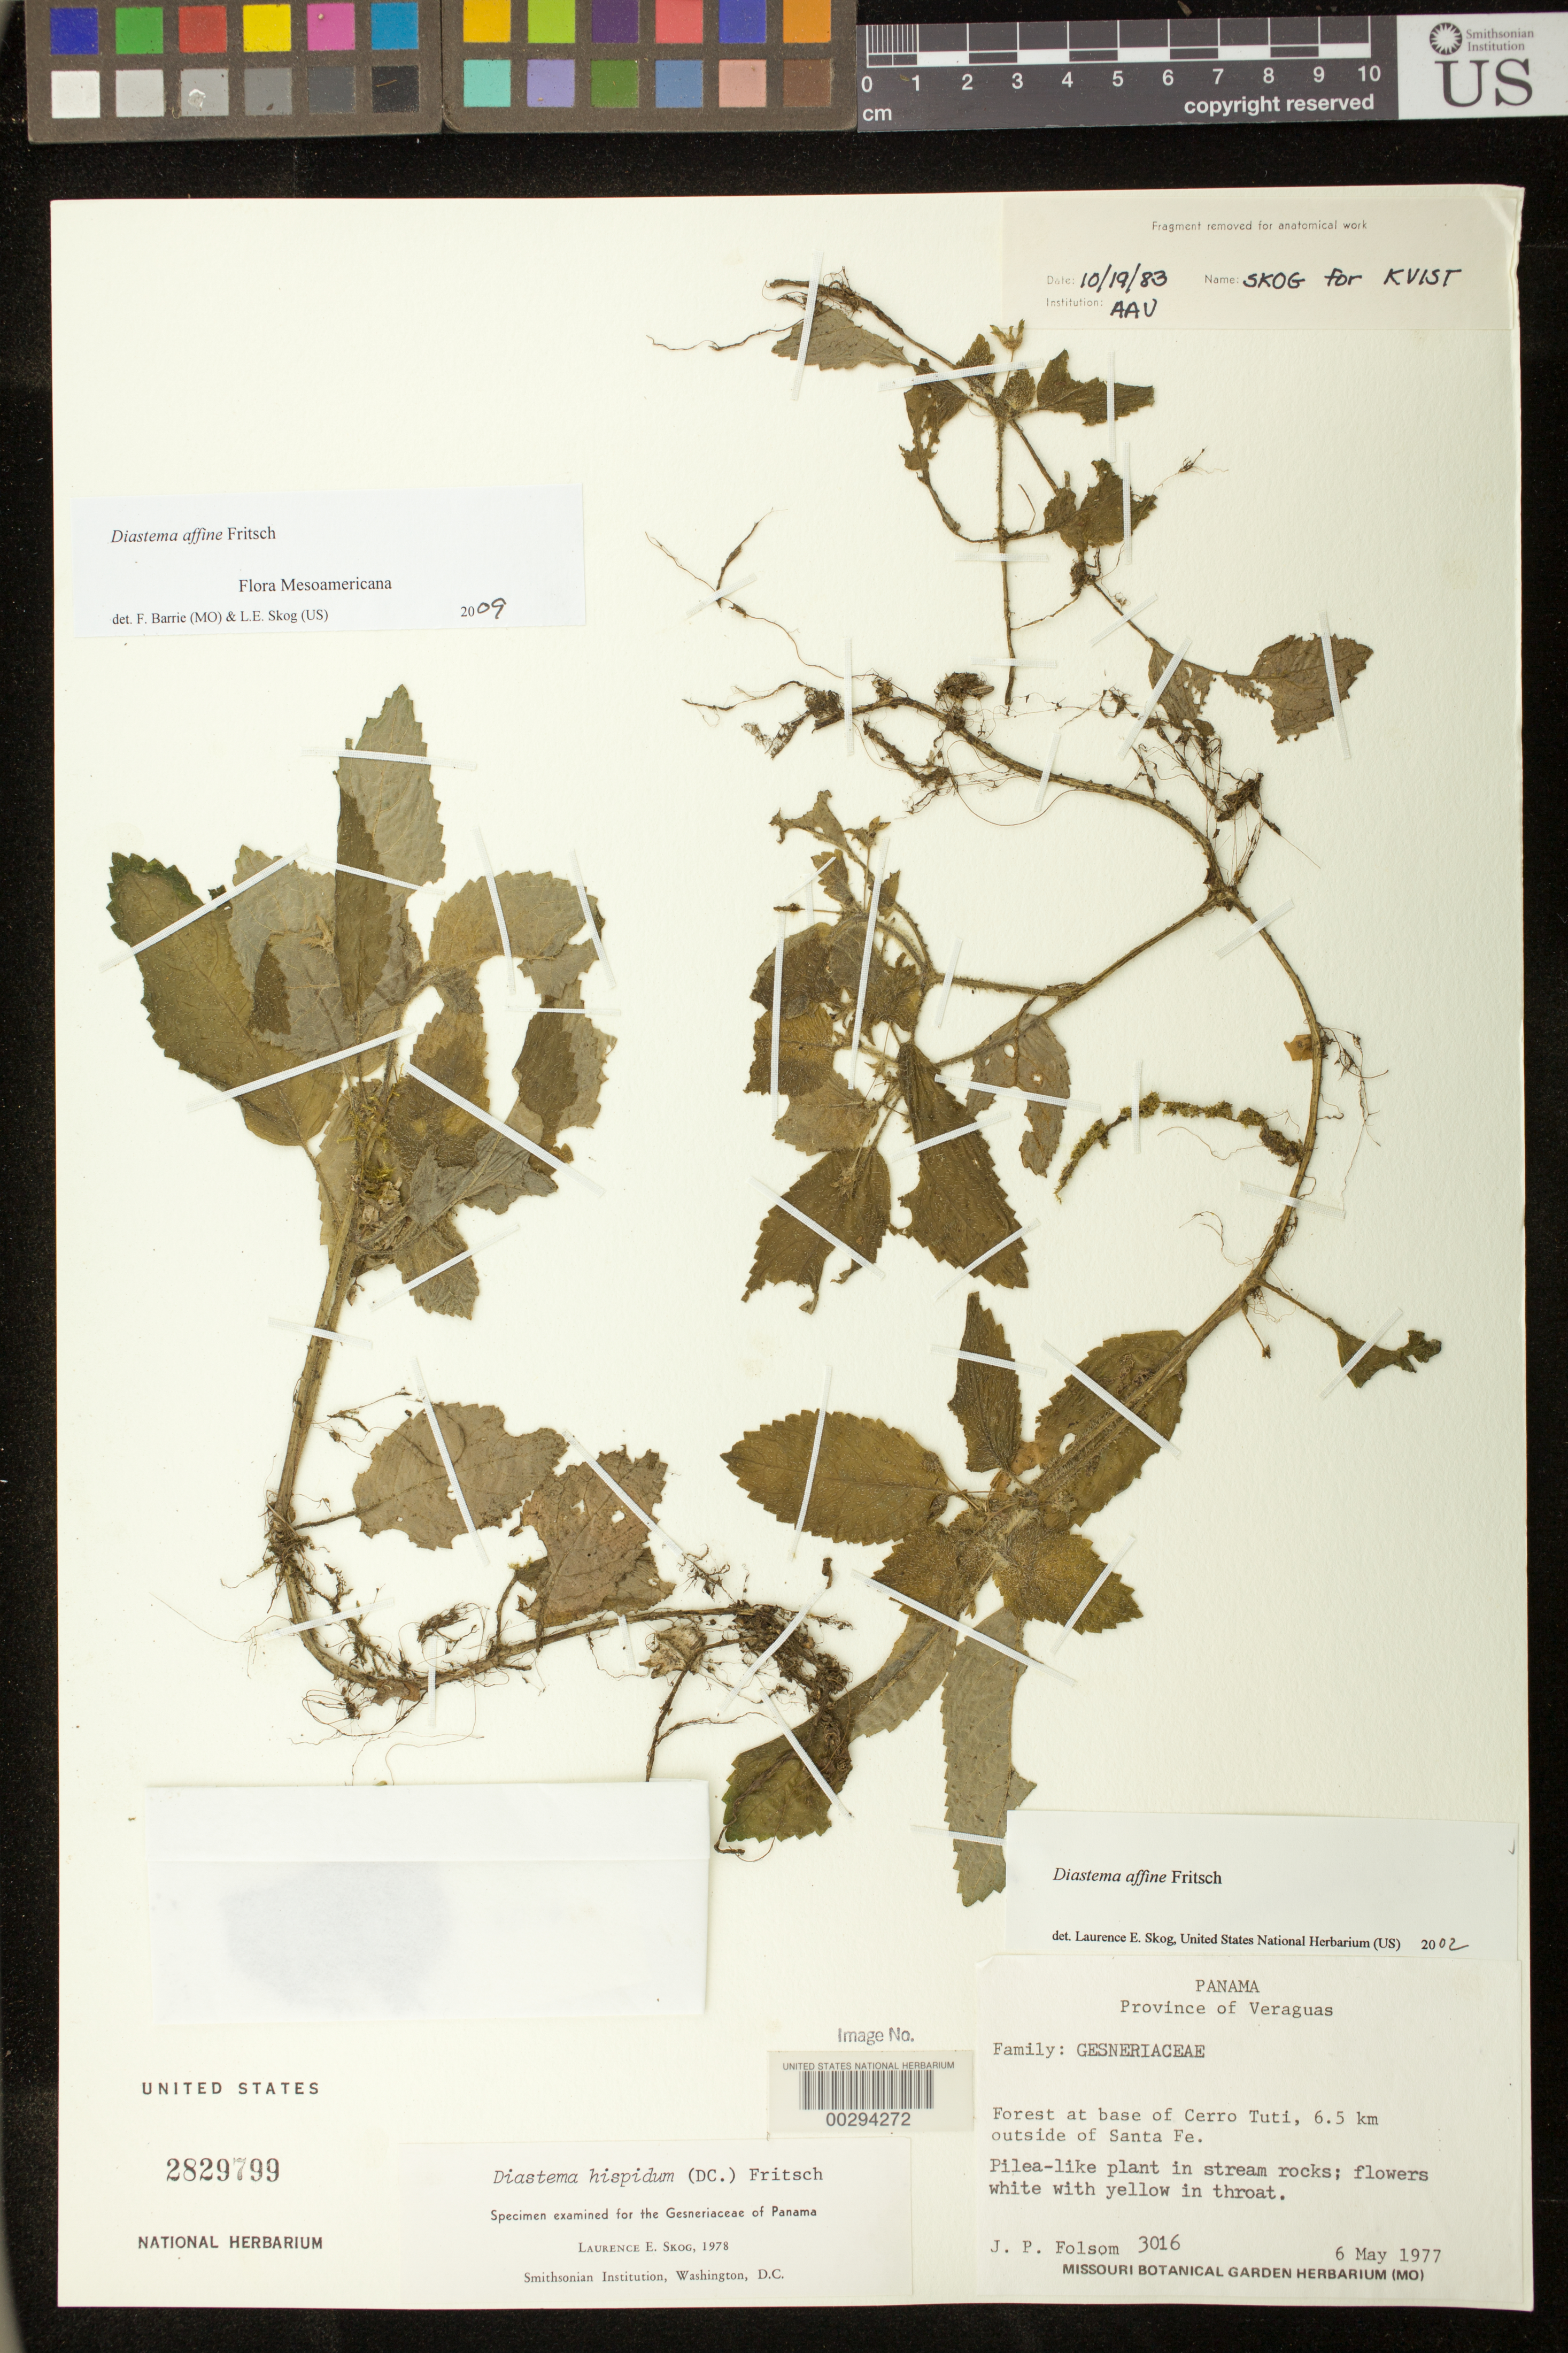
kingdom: Plantae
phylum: Tracheophyta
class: Magnoliopsida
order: Lamiales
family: Gesneriaceae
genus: Diastema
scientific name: Diastema affine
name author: Fritsch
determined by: Skog, Laurence E.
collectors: J. P. Folsom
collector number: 3016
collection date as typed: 06 May 1977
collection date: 1977-05-06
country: Panama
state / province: Veraguas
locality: Base of Cerro Tuti, 6.5 km outside of Santa Fe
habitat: Forest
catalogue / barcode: US 2829799